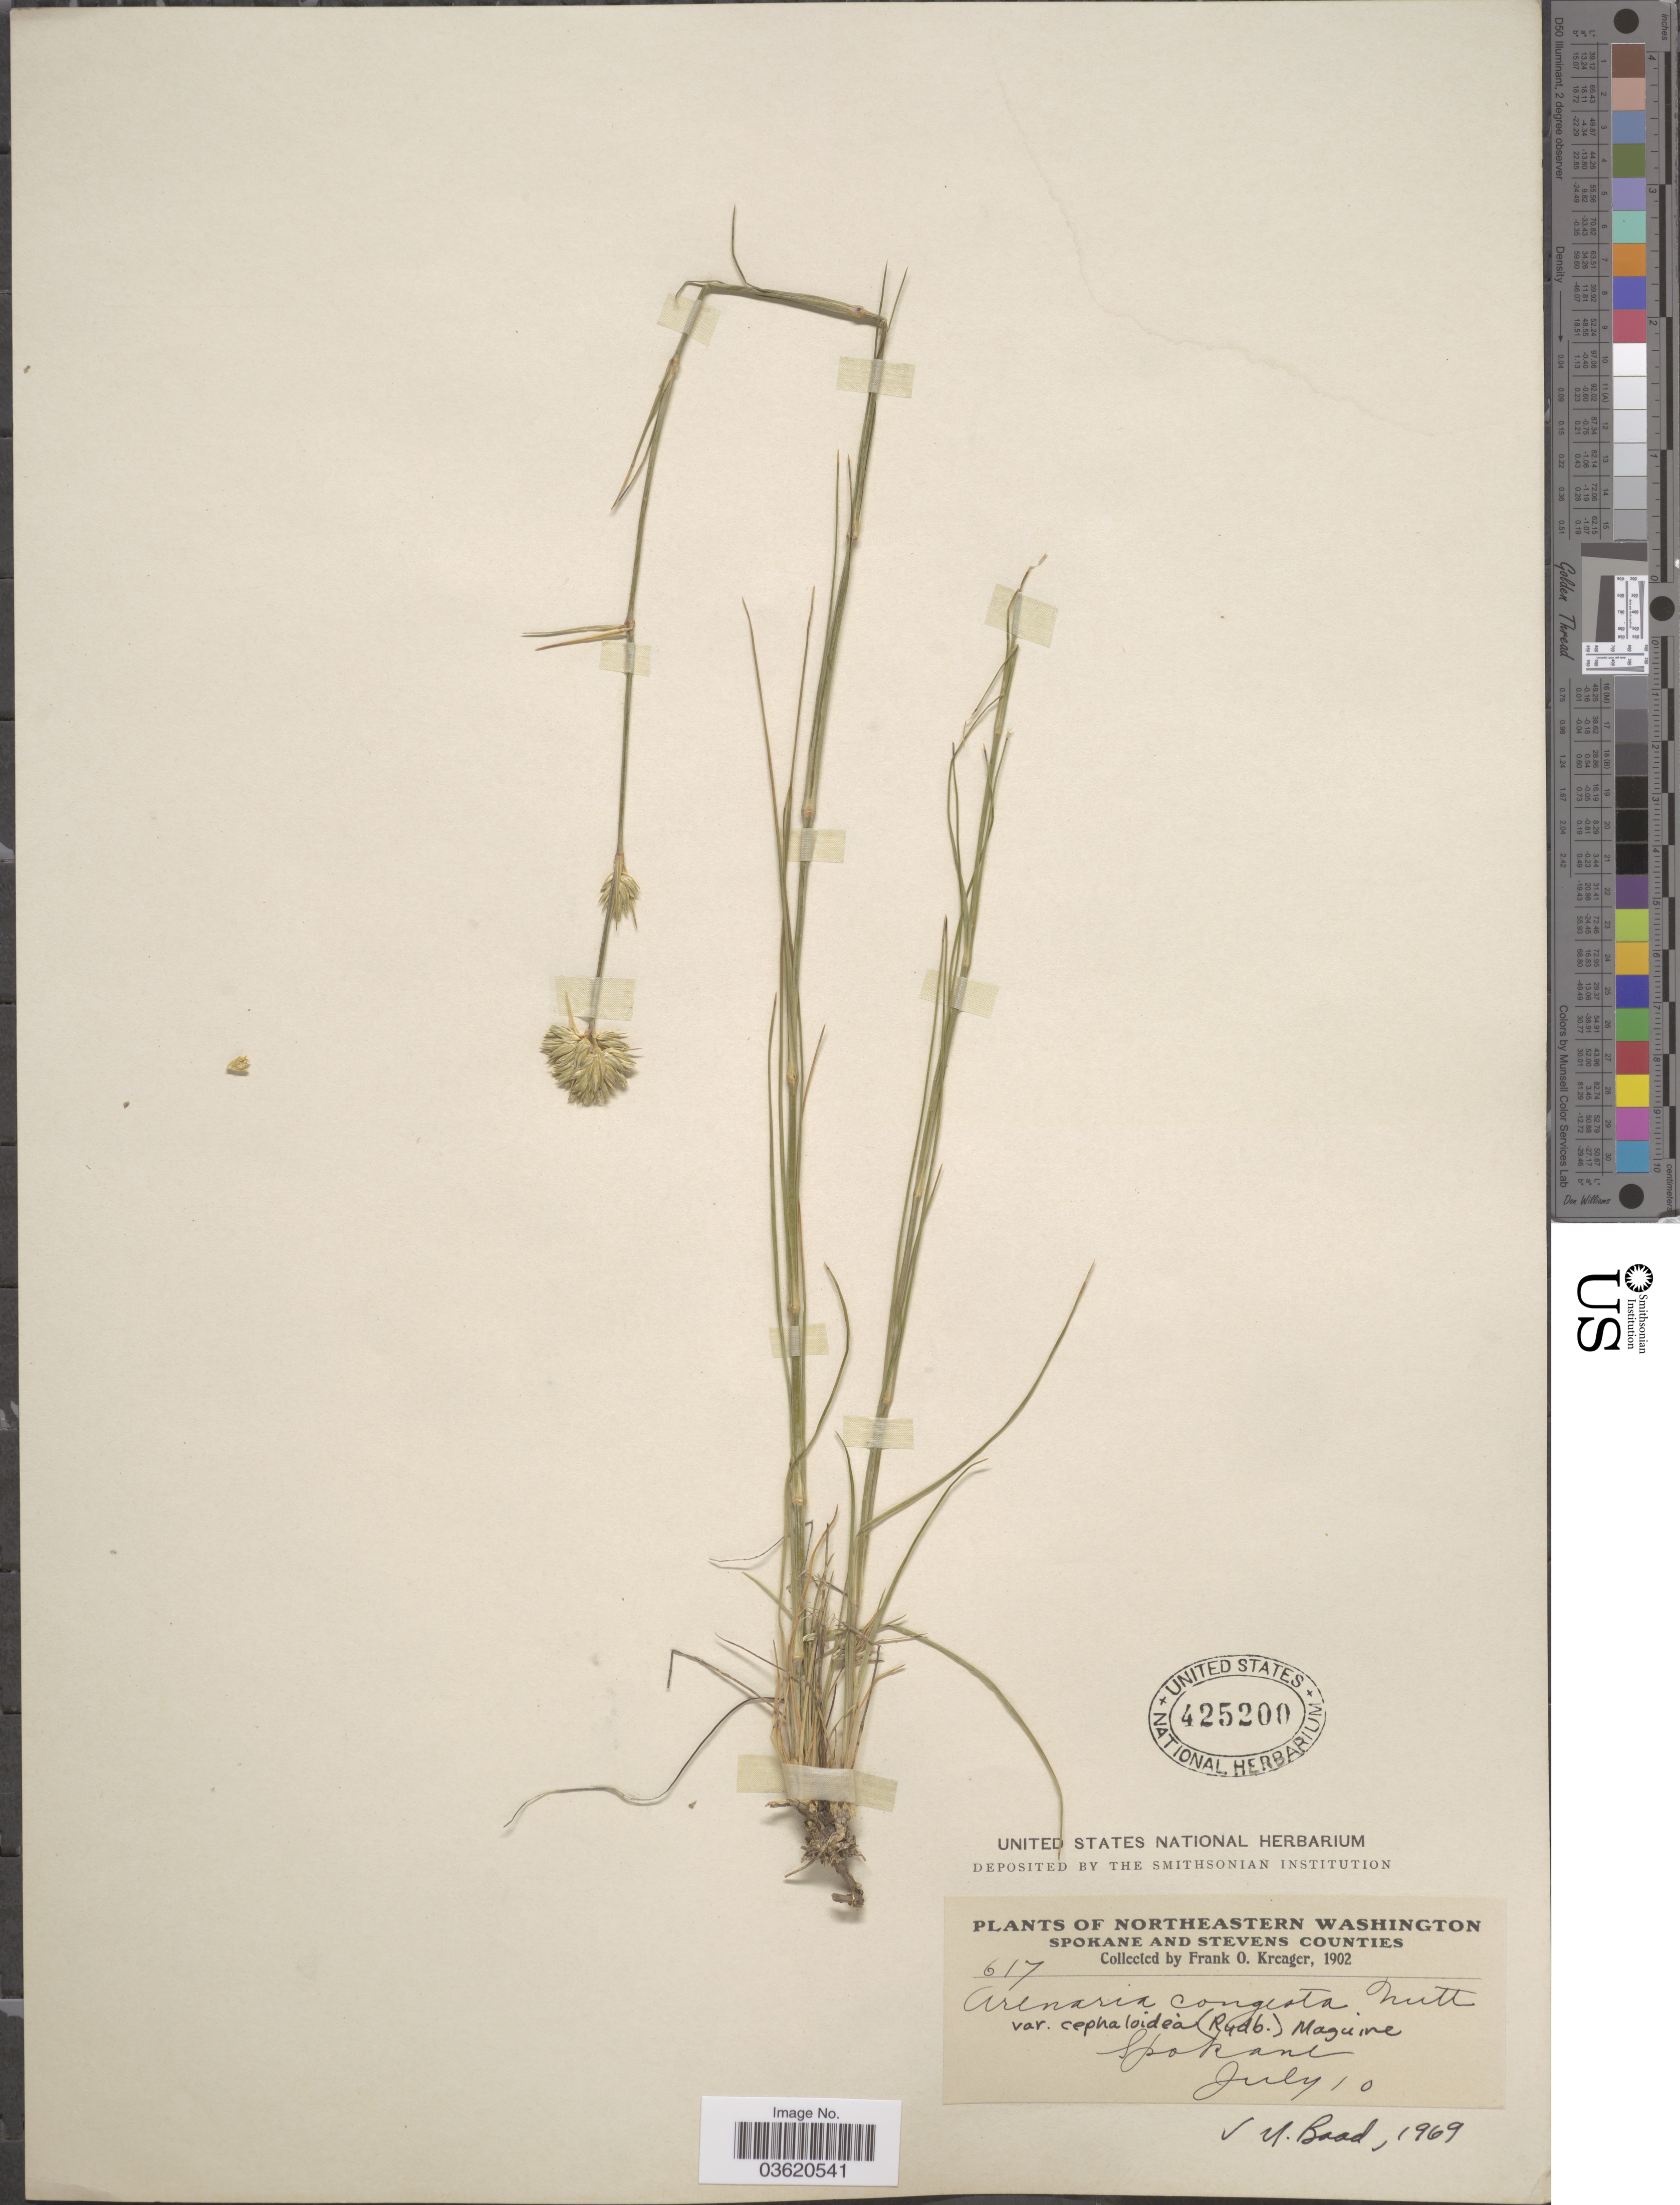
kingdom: Plantae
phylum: Tracheophyta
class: Magnoliopsida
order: Caryophyllales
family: Caryophyllaceae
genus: Eremogone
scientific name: Eremogone congesta var. cephaloidea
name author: (Rydb.) R.L. Hartm. & Rabeler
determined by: Strong, Mark T., (BOT), Smithsonian Institution - National Museum of Natural History (UNITED STATES)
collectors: F. Kreager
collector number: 617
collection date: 1902-07-10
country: United States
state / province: Washington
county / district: Spokane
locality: Northeastern Washington. Spokane County. Spokane.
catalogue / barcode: US 425200